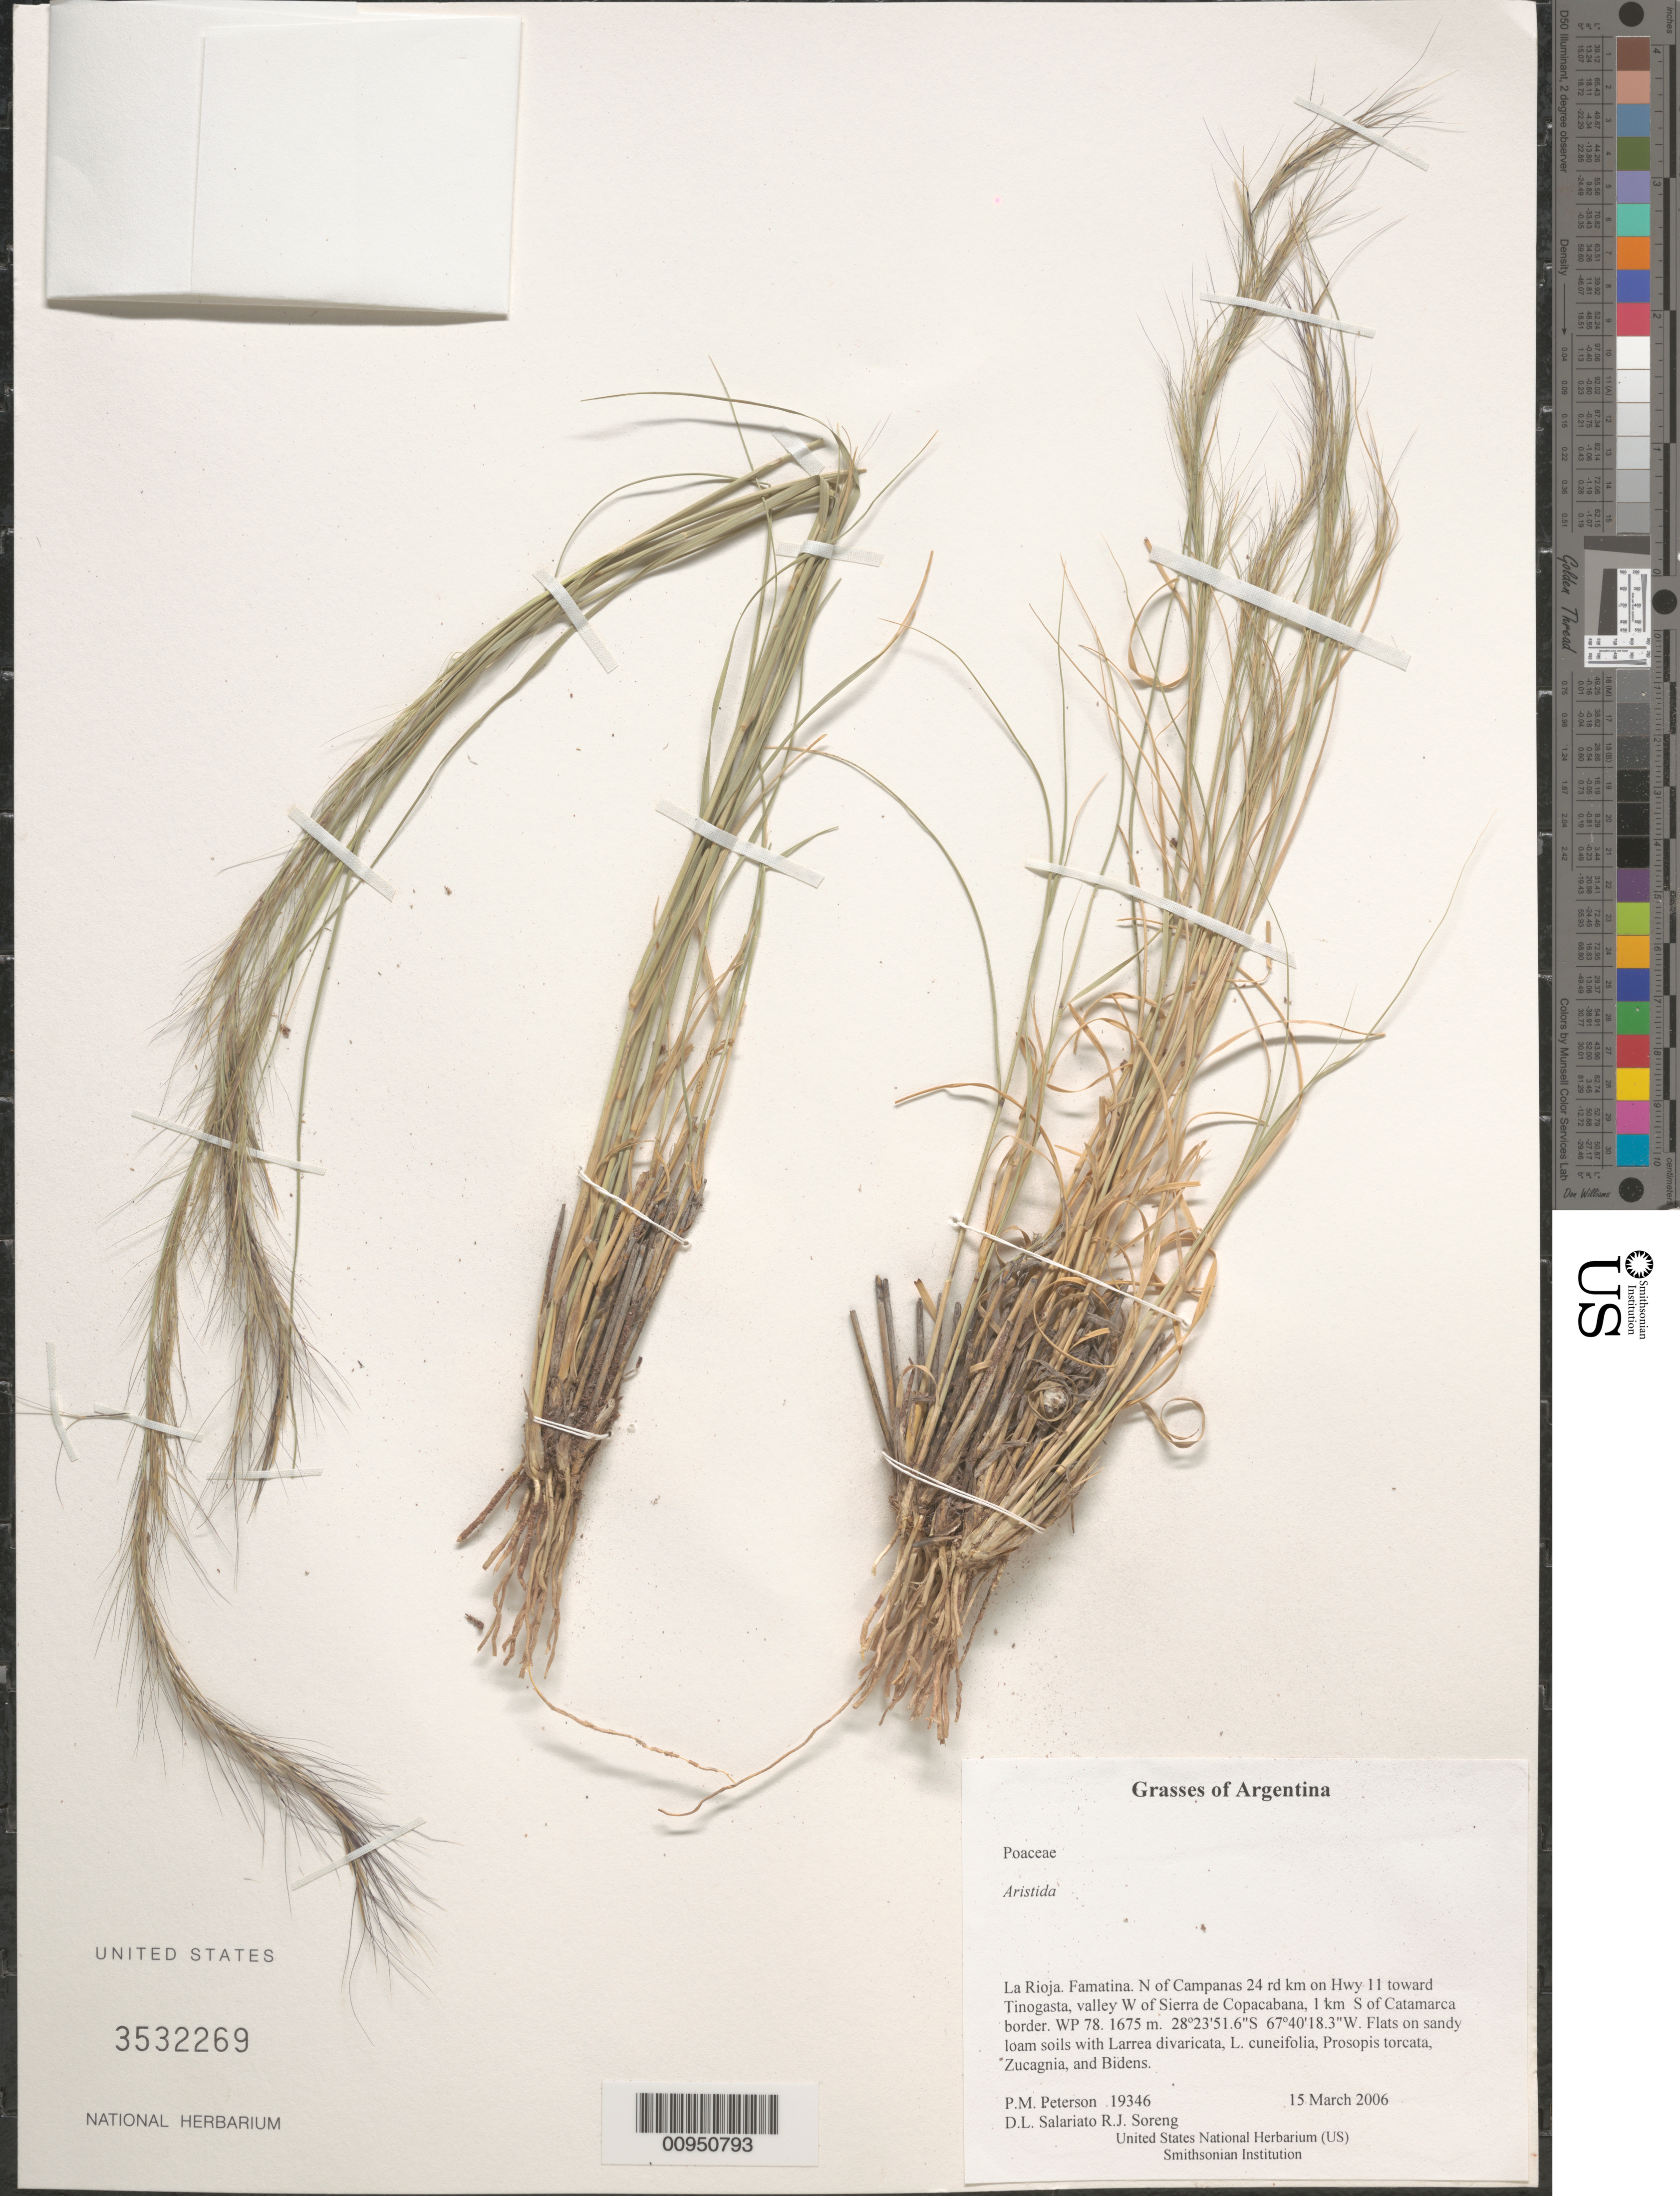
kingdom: Plantae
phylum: Tracheophyta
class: Liliopsida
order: Poales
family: Poaceae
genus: Aristida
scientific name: Aristida sp.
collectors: P. M. Peterson, R. J. Soreng, D. Salariato & A. Panizza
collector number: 19346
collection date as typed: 15 Mar 2006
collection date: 2006-03-15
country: Argentina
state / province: La Rioja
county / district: Famatina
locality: N of Campanas 24 rd km on Hwy 11 toward Tinogasta, valley W of Sierra de Copacabana, 1 km S of Catamarca border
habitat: Flats on sandy loam soils with Larrea divaricata, L. cuneifolia, Prosopis torcata, Zucagnia, and Bidens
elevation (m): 1675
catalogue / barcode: US 3532269